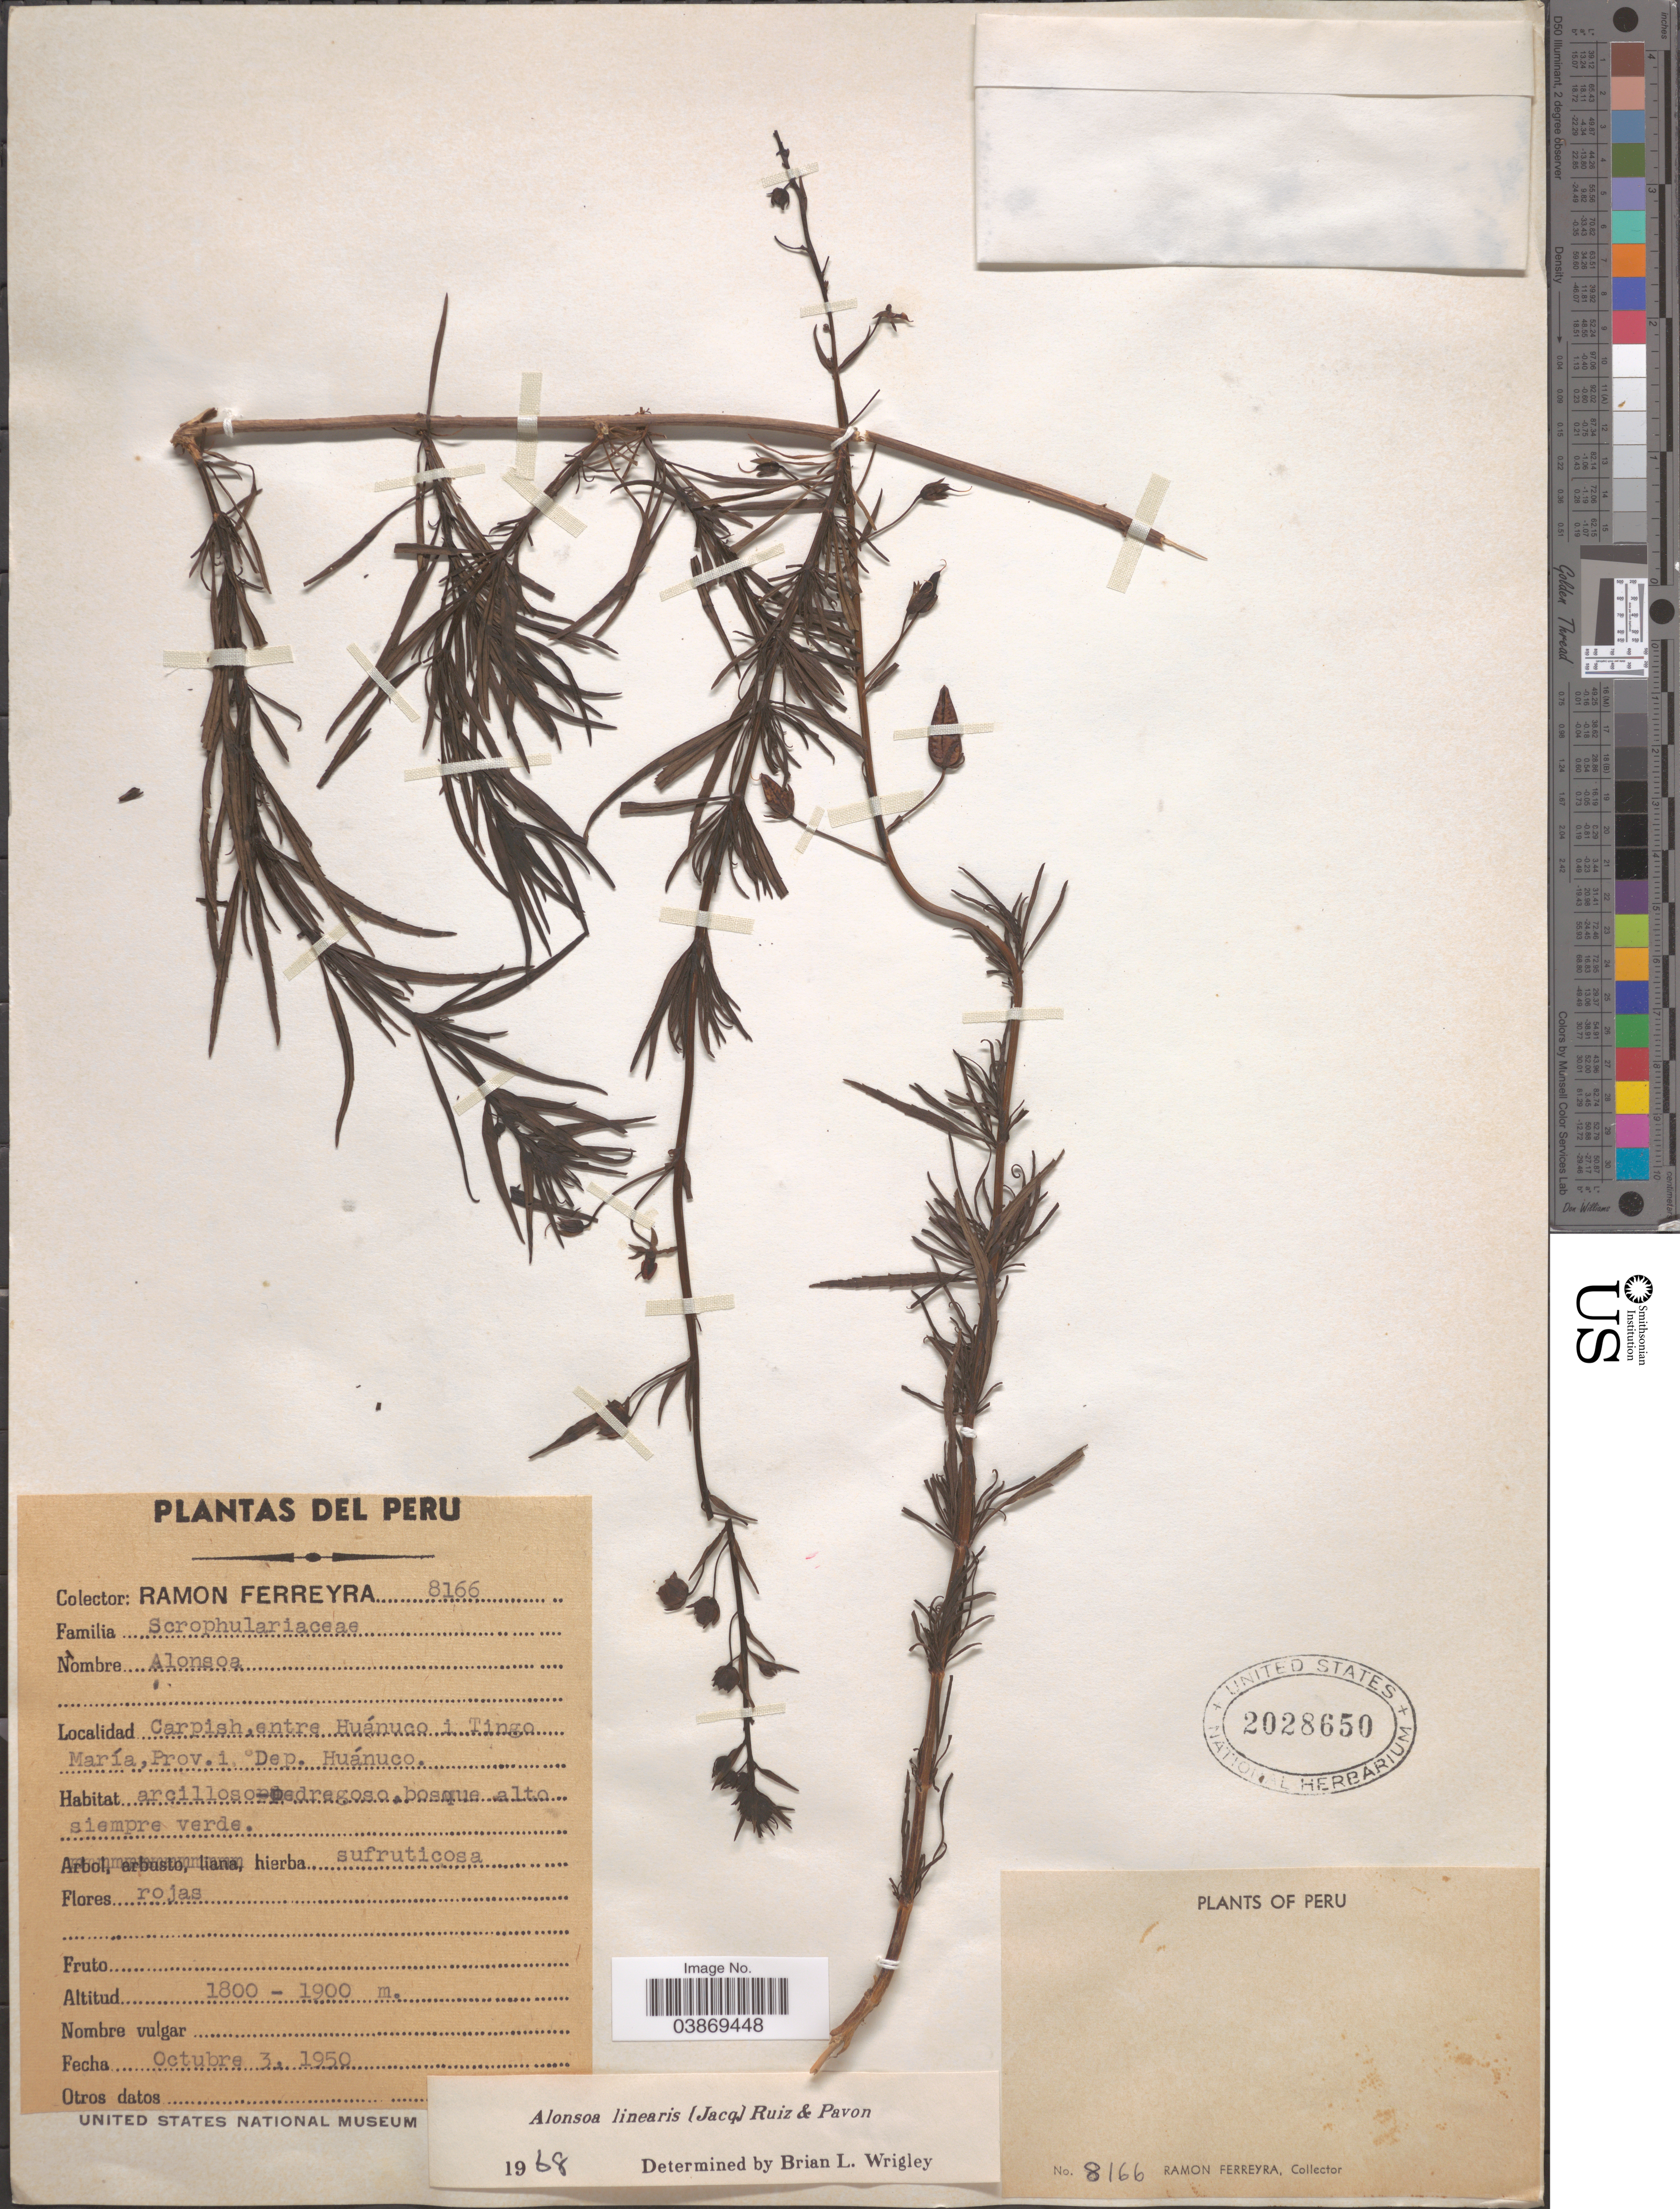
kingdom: Plantae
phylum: Tracheophyta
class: Magnoliopsida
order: Lamiales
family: Scrophulariaceae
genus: Alonsoa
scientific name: Alonsoa linearis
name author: (Jacq.) Ruiz & Pav.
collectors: R. A. Ferreyra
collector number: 8166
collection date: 1950-10-03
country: Peru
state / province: Huánuco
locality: Carpish, entre Huánuco i Tingo María, Prov. i Dep. Huánuco.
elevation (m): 1800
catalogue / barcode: US 2028650